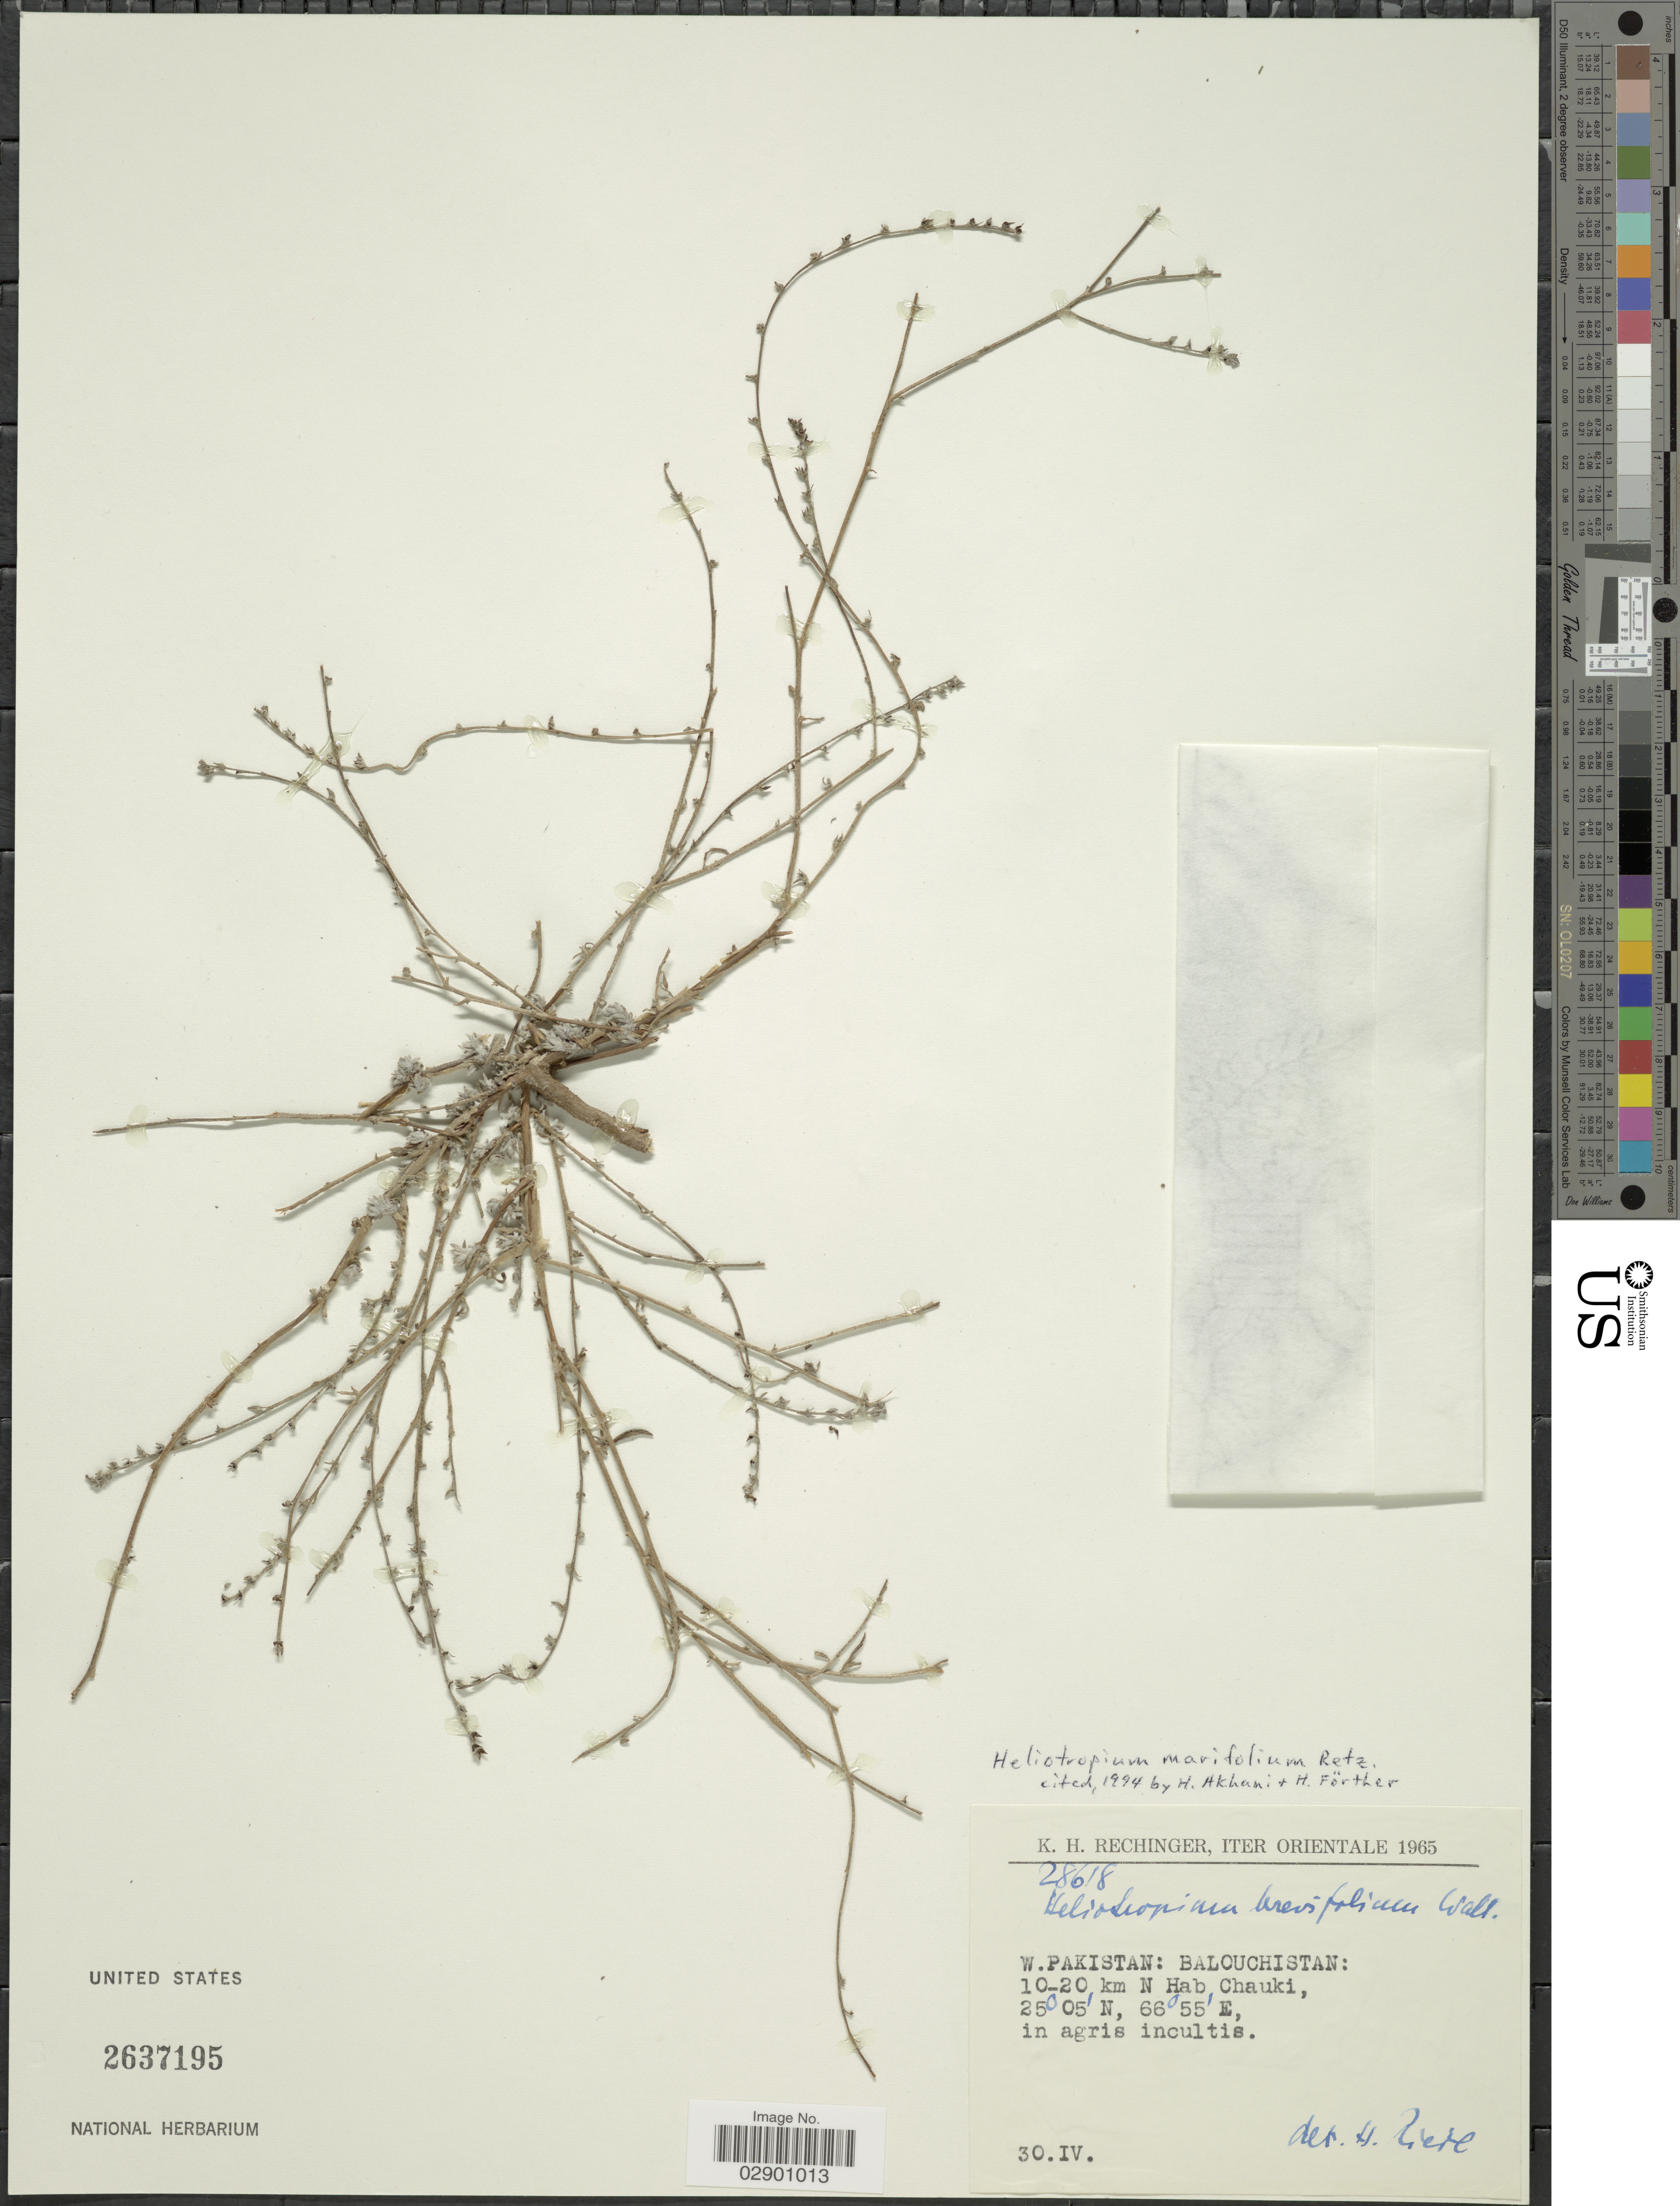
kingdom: Plantae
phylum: Tracheophyta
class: Magnoliopsida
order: Boraginales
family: Heliotropiaceae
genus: Heliotropium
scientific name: Heliotropium marifolium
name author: J. Koenig ex Retz.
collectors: K. H. Rechinger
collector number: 28618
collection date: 1965-04-30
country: Pakistan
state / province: Balochistan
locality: Orientale. W. Pakistan: Balouchistan: 10-20 km N Hab Chauki.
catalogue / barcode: US 2637195